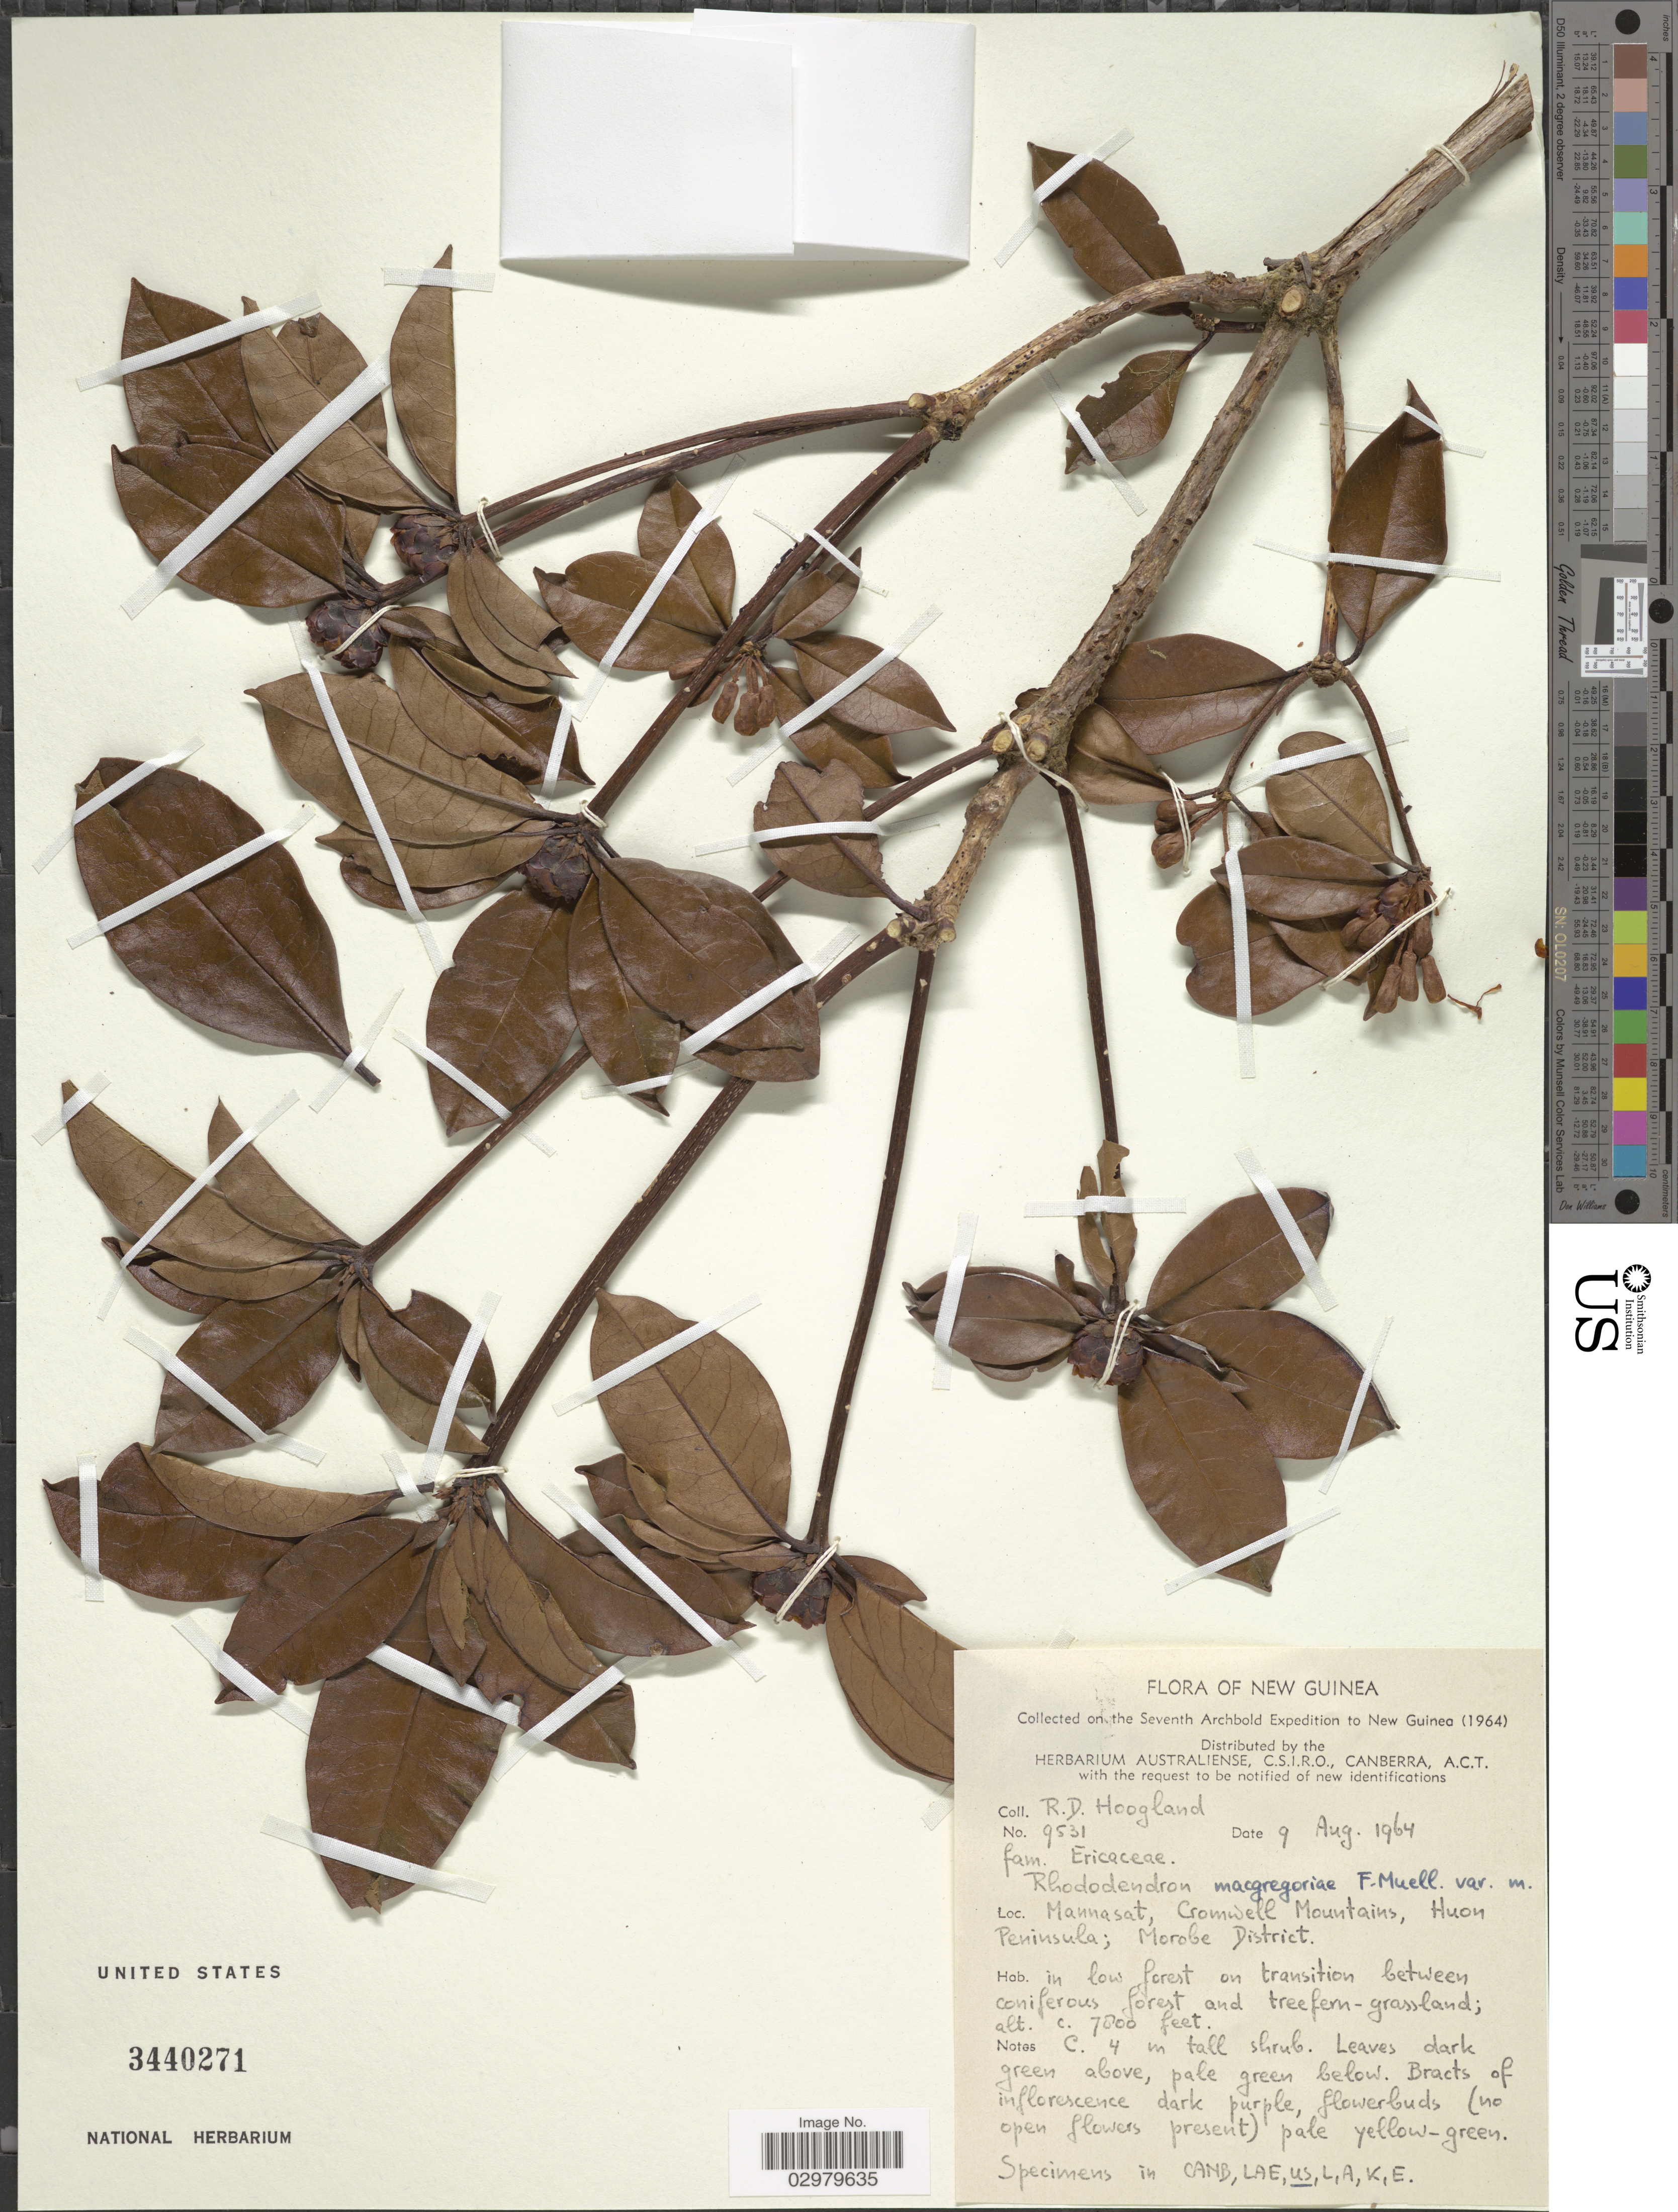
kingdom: Plantae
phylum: Tracheophyta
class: Magnoliopsida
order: Ericales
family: Ericaceae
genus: Rhododendron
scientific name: Rhododendron macgregoriae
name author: F. Muell.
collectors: R. D. Hoogland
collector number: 9531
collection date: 1964-08-09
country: Papua New Guinea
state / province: Morobe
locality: New Guinea. Mannasat, Cromwell Mountains, Huon Peninsula; Morobe District.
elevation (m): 2377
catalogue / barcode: US 3440271